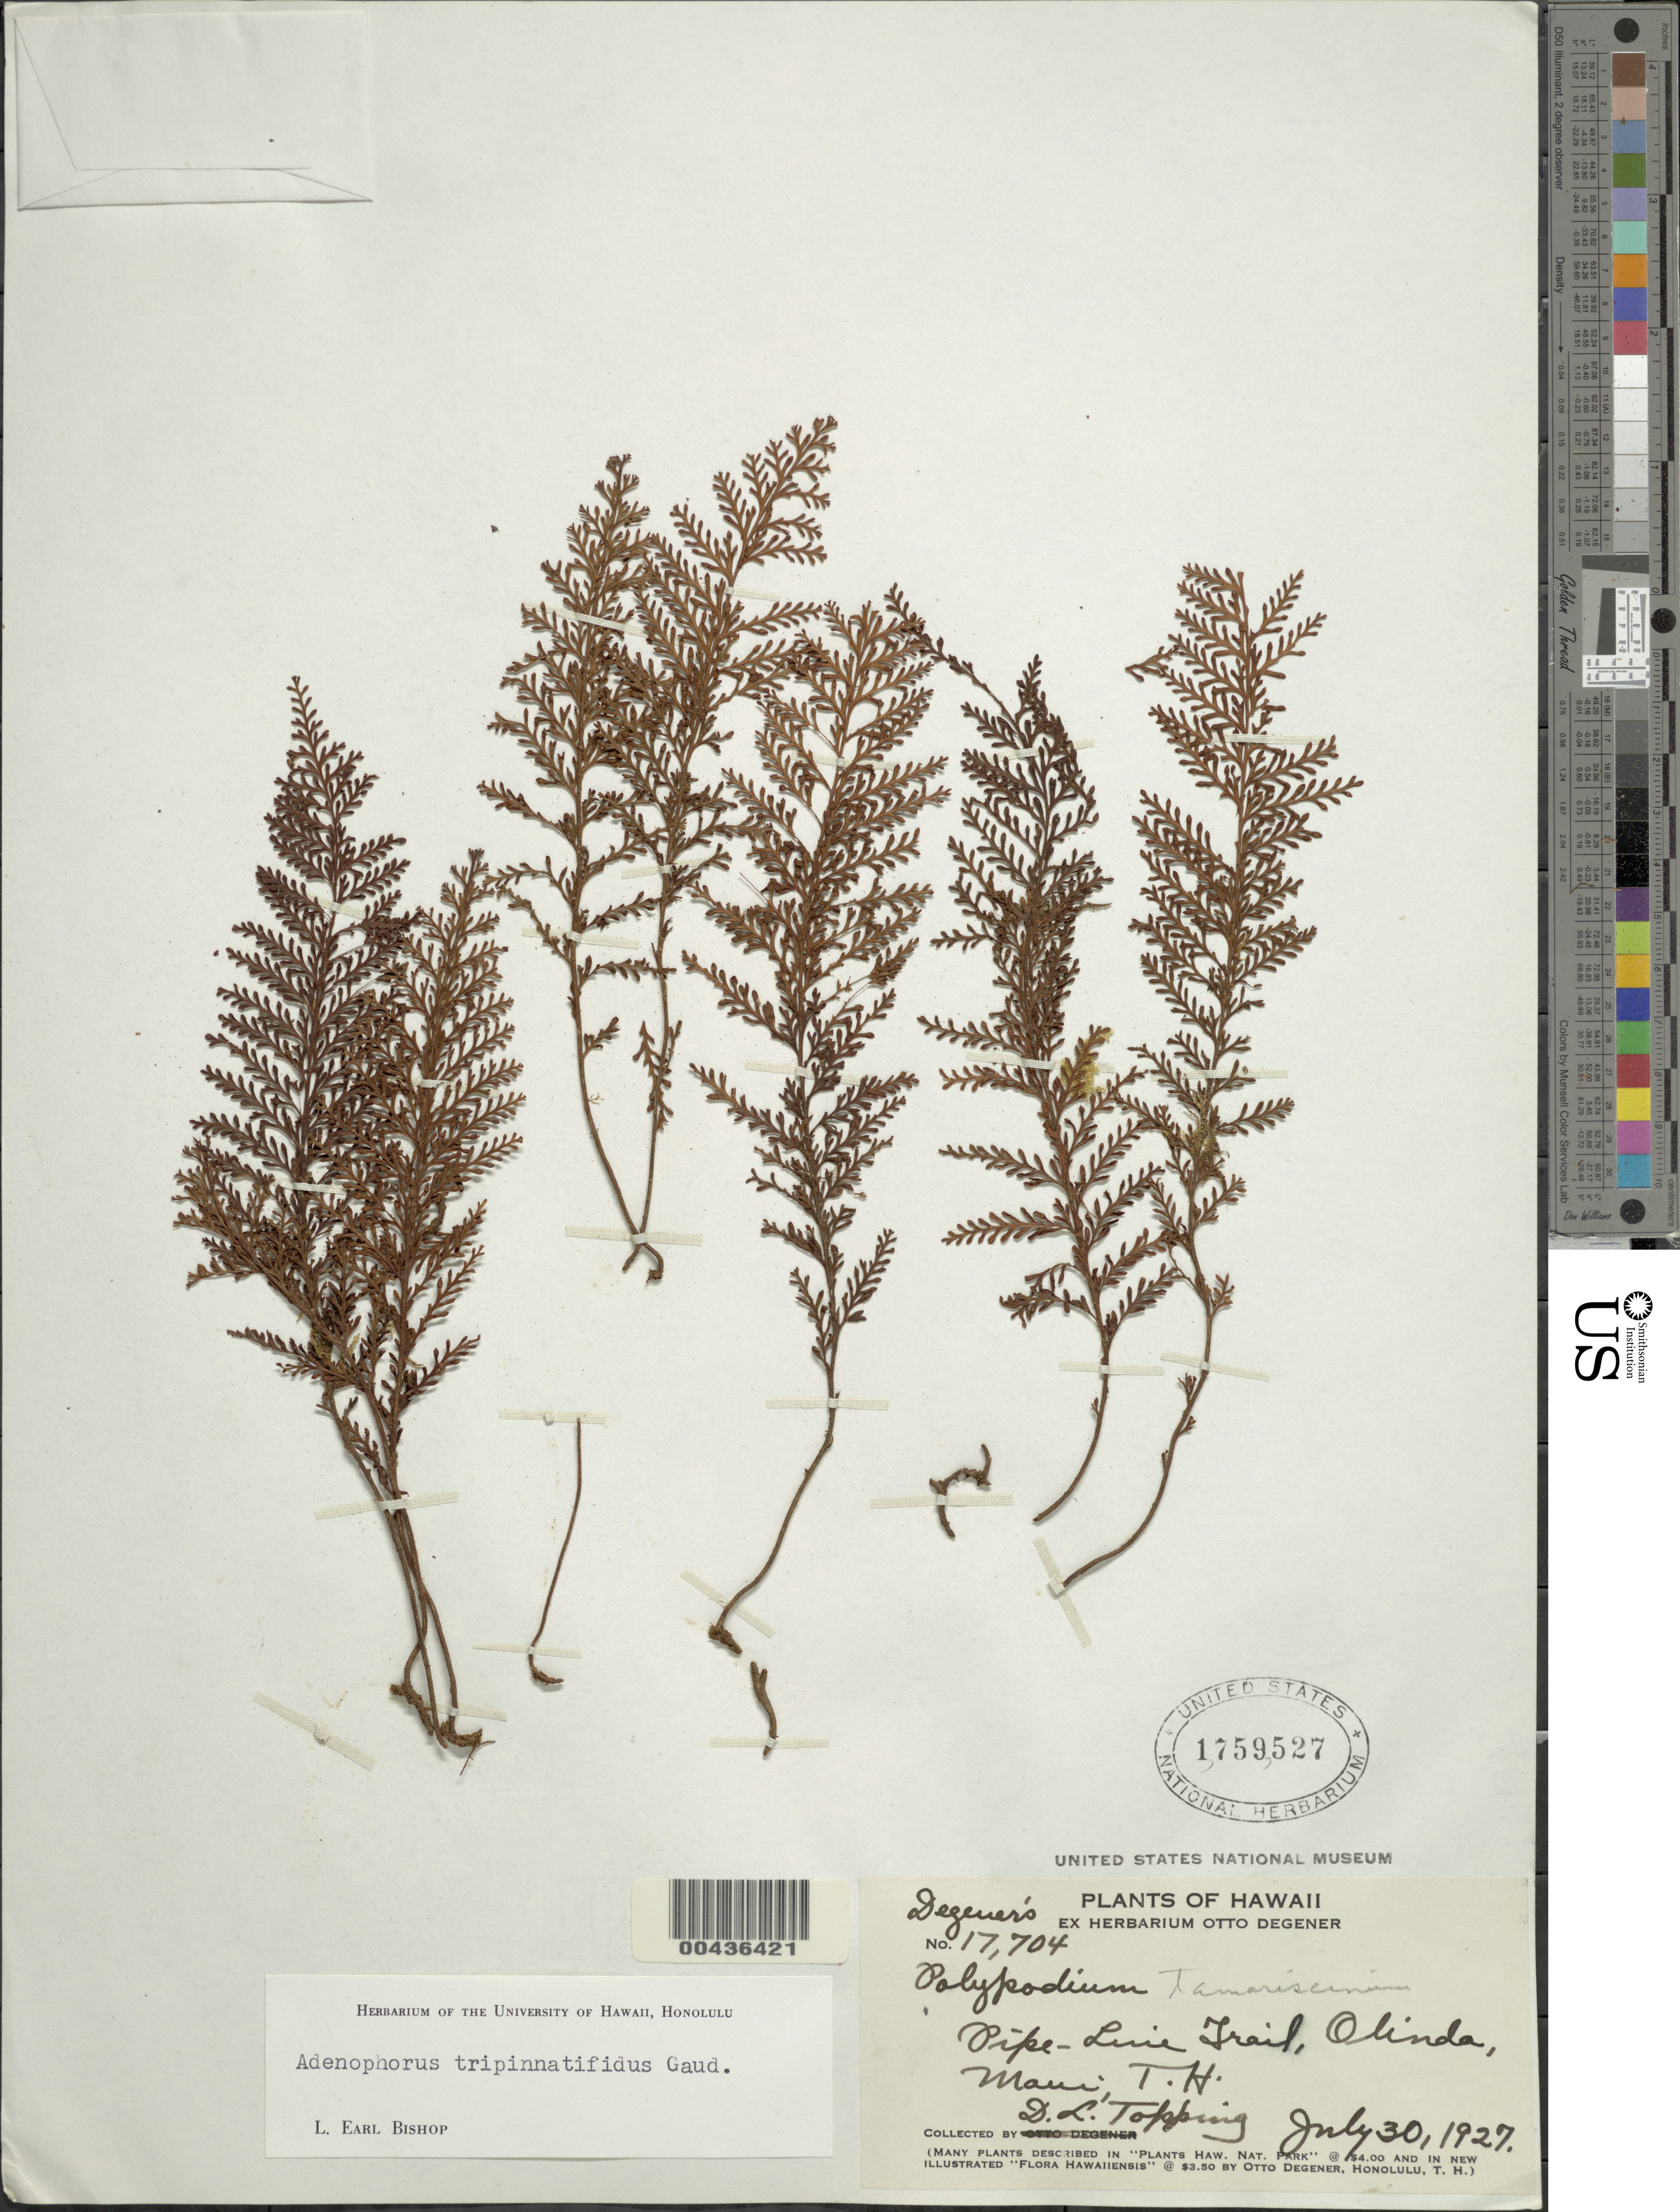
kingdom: Plantae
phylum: Tracheophyta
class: Polypodiopsida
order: Polypodiales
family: Polypodiaceae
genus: Adenophorus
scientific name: Adenophorus tripinnatifidus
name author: Gaudich.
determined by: Bishop, L. E.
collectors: D. L. Topping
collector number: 17704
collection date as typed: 30 Jul 1927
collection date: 1927-07-30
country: United States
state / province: Hawaii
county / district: Maui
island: Maui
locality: Pipe-Line Trail, Olinda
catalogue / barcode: US 1759527